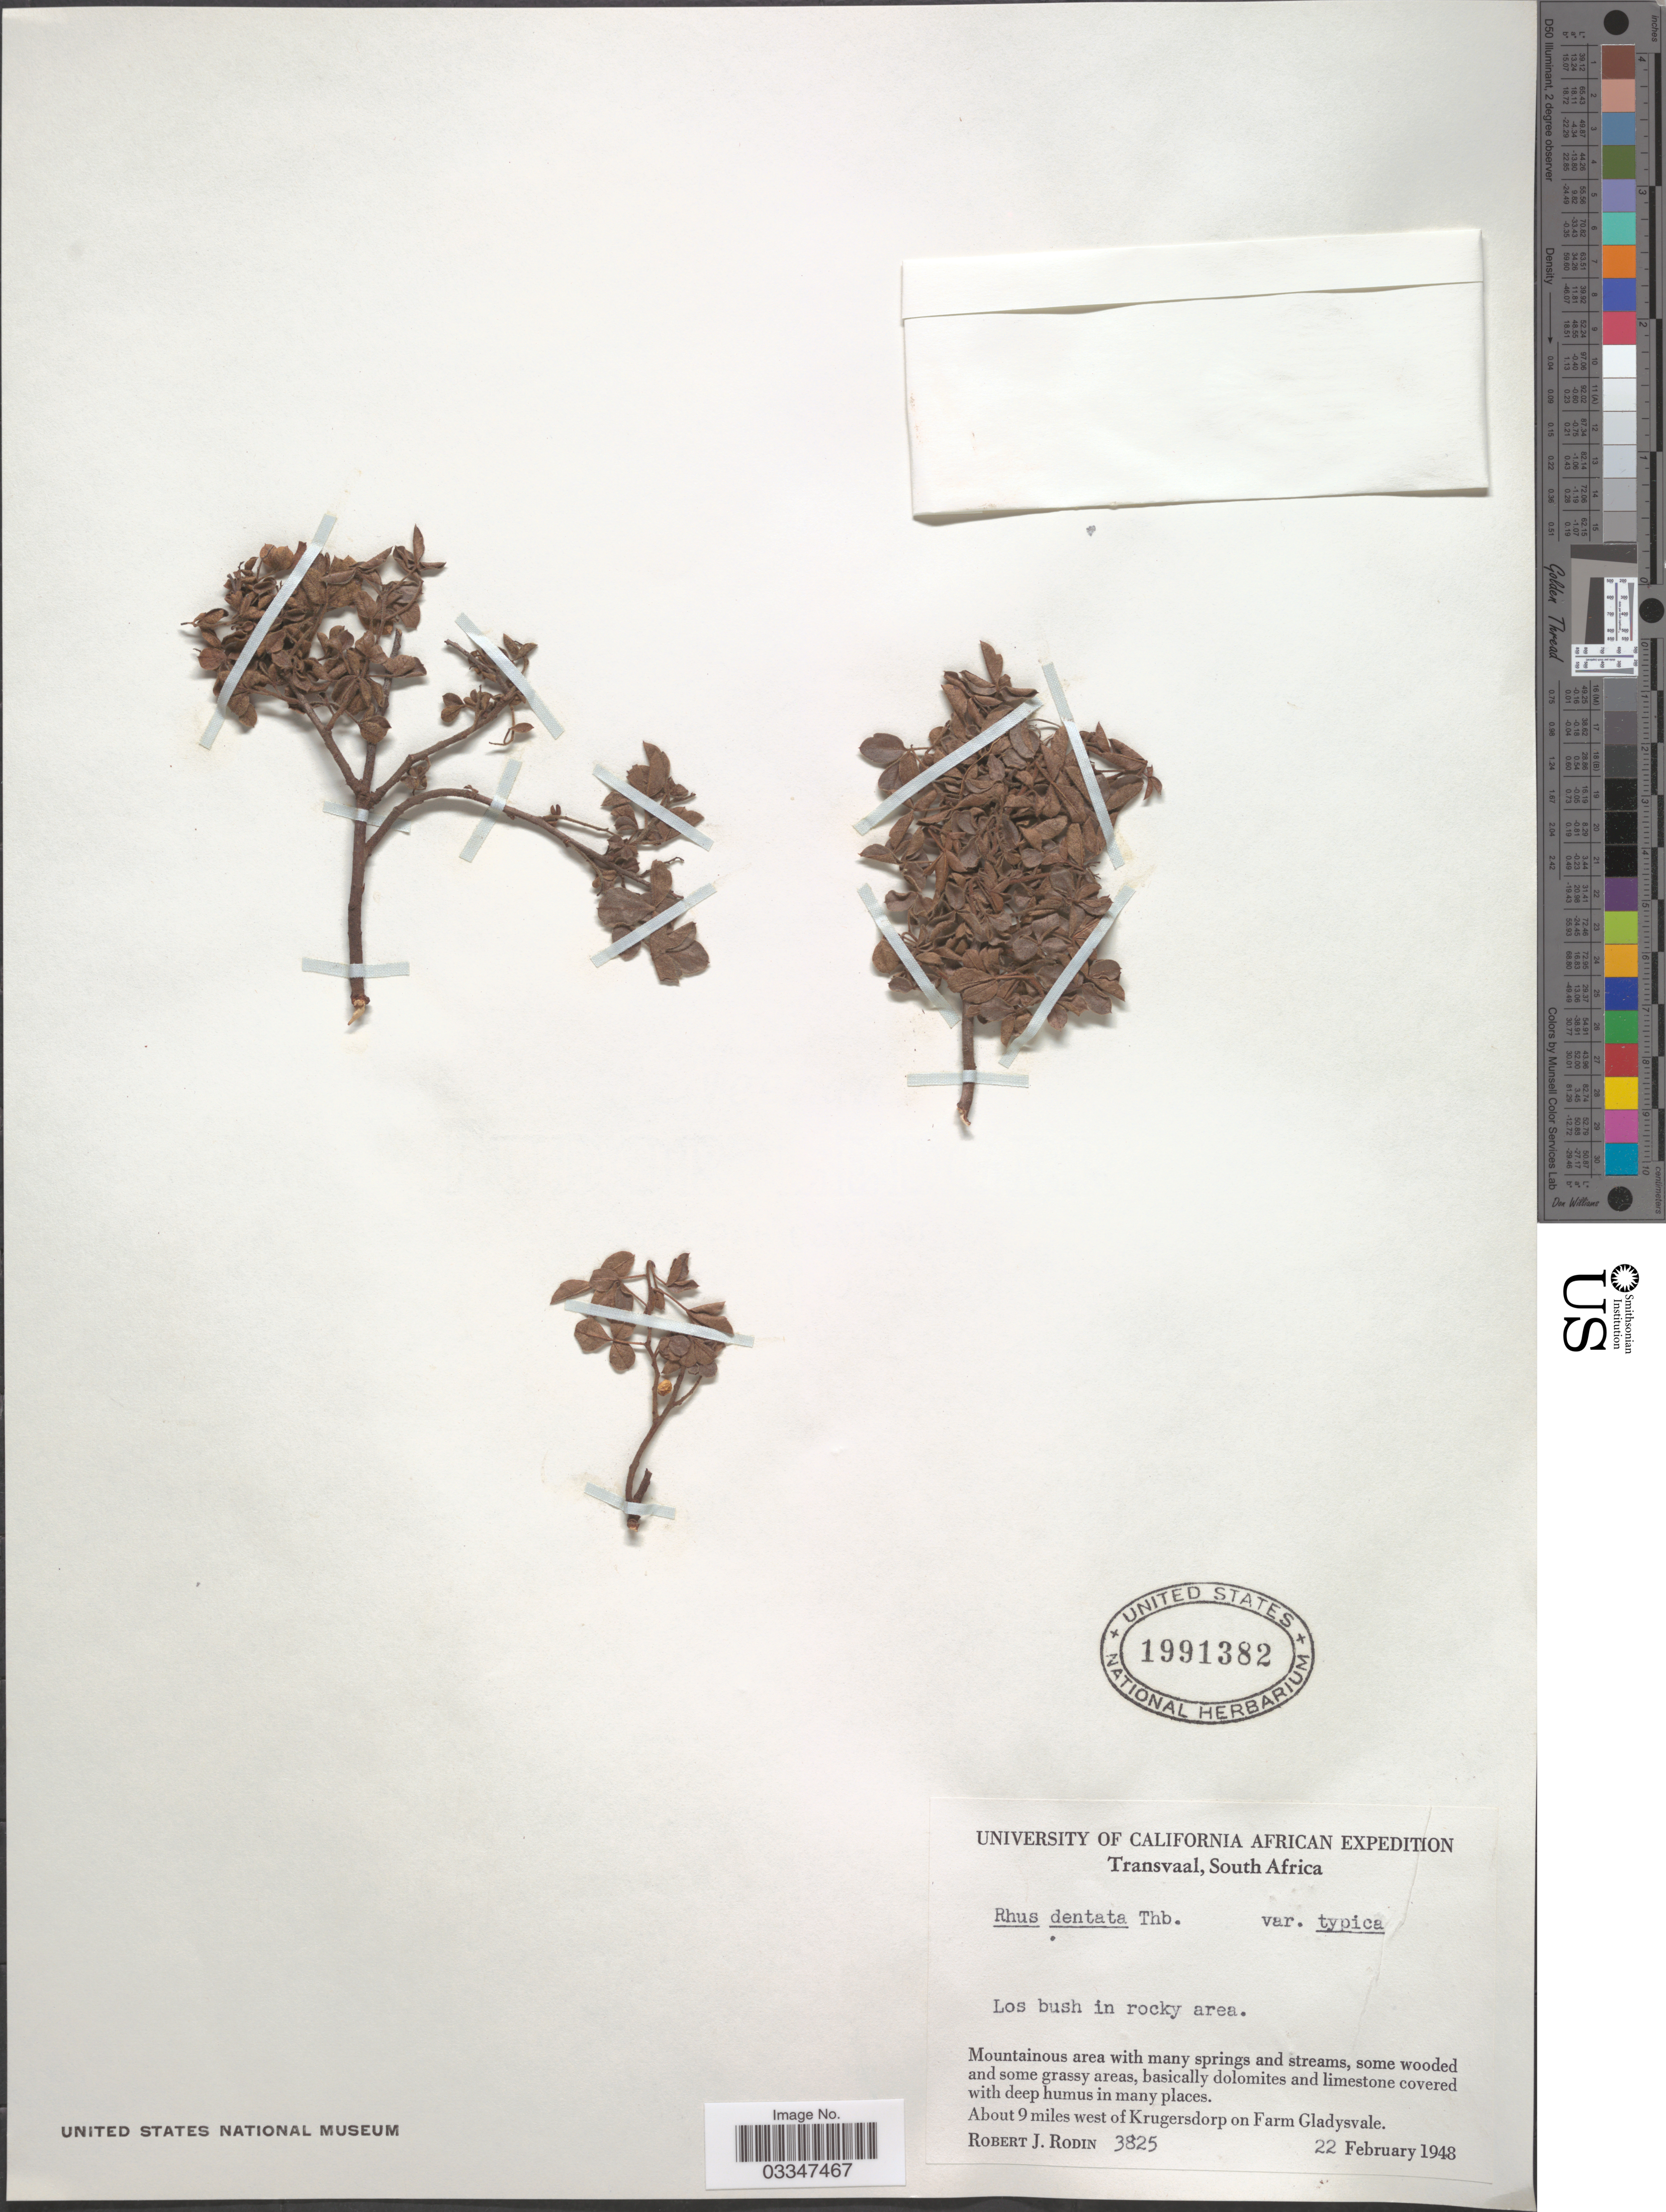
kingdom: Plantae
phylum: Tracheophyta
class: Magnoliopsida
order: Sapindales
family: Anacardiaceae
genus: Rhus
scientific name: Rhus dentata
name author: Thunb.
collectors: R. J. Rodin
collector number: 3825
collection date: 1948-02-22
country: South Africa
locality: Transvaal. About 9 miles west of Krugersdorp on Farm Gladysvale.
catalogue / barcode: US 1991382